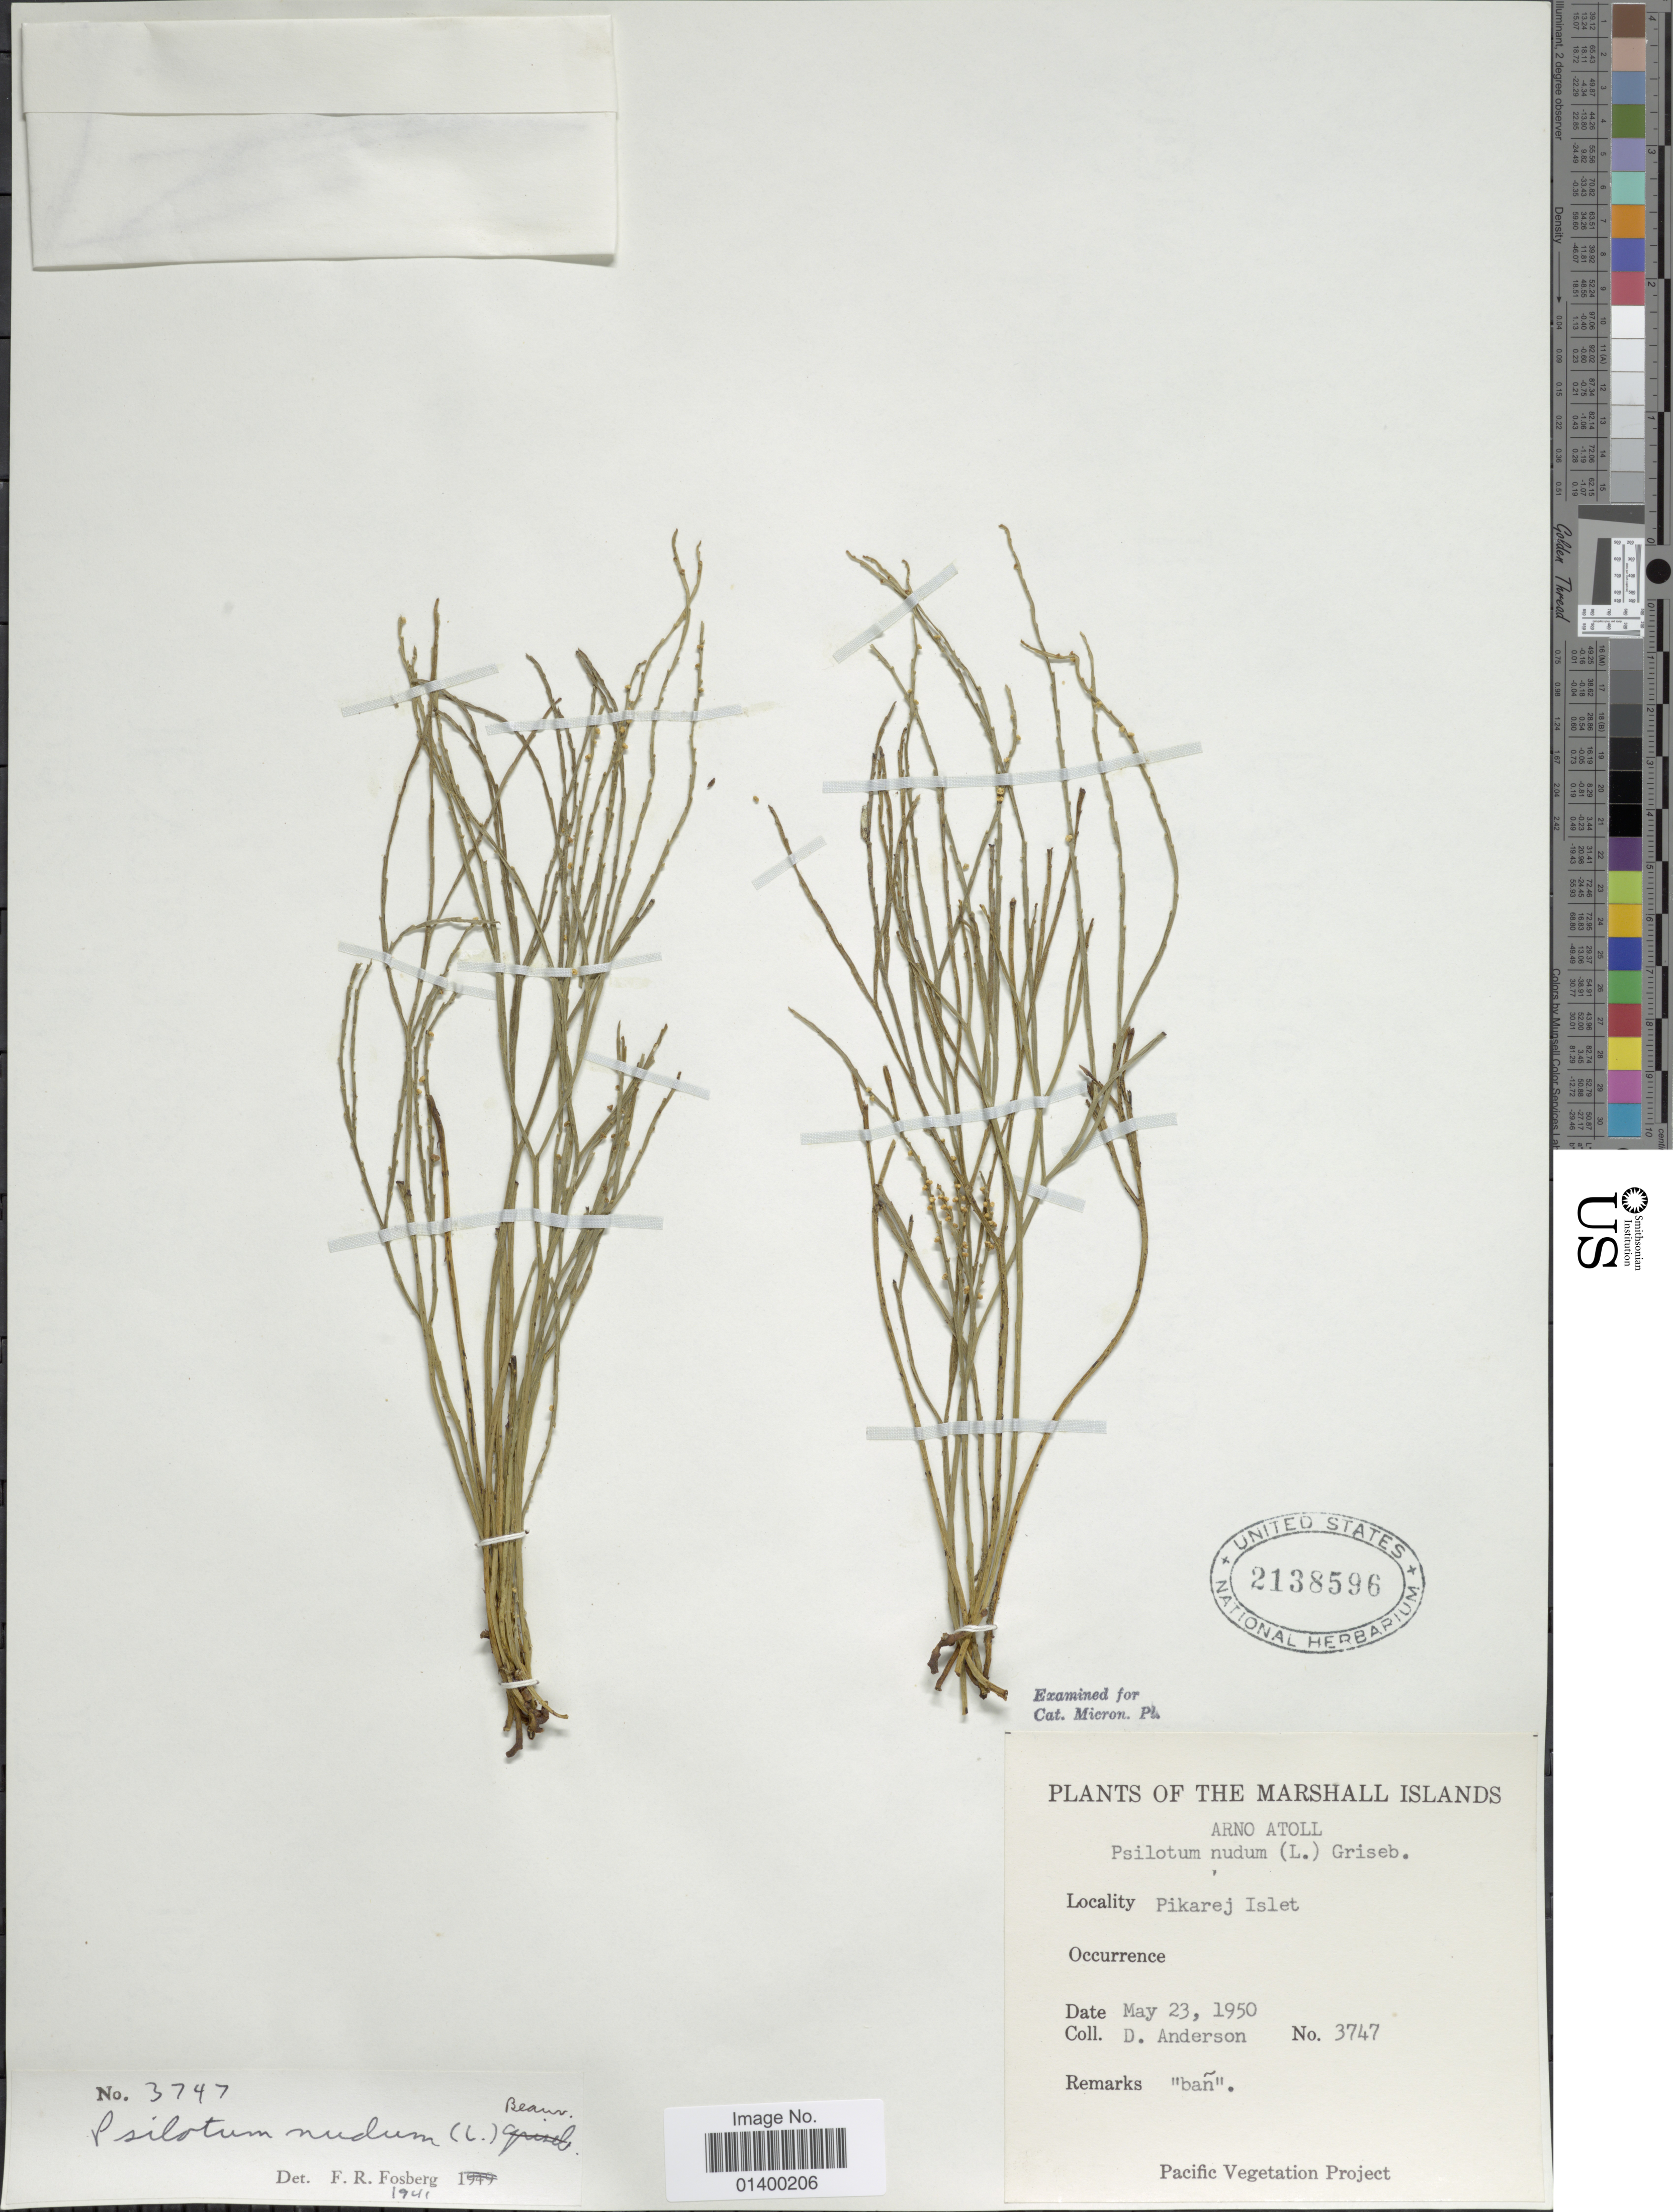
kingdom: Plantae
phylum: Tracheophyta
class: Polypodiopsida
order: Psilotales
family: Psilotaceae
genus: Psilotum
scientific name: Psilotum nudum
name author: (L.) P. Beauv.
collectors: D. Anderson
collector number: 3747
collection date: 1950-05-23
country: Marshall Islands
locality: Arno Atoll, Pikarej islet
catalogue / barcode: US 2138596